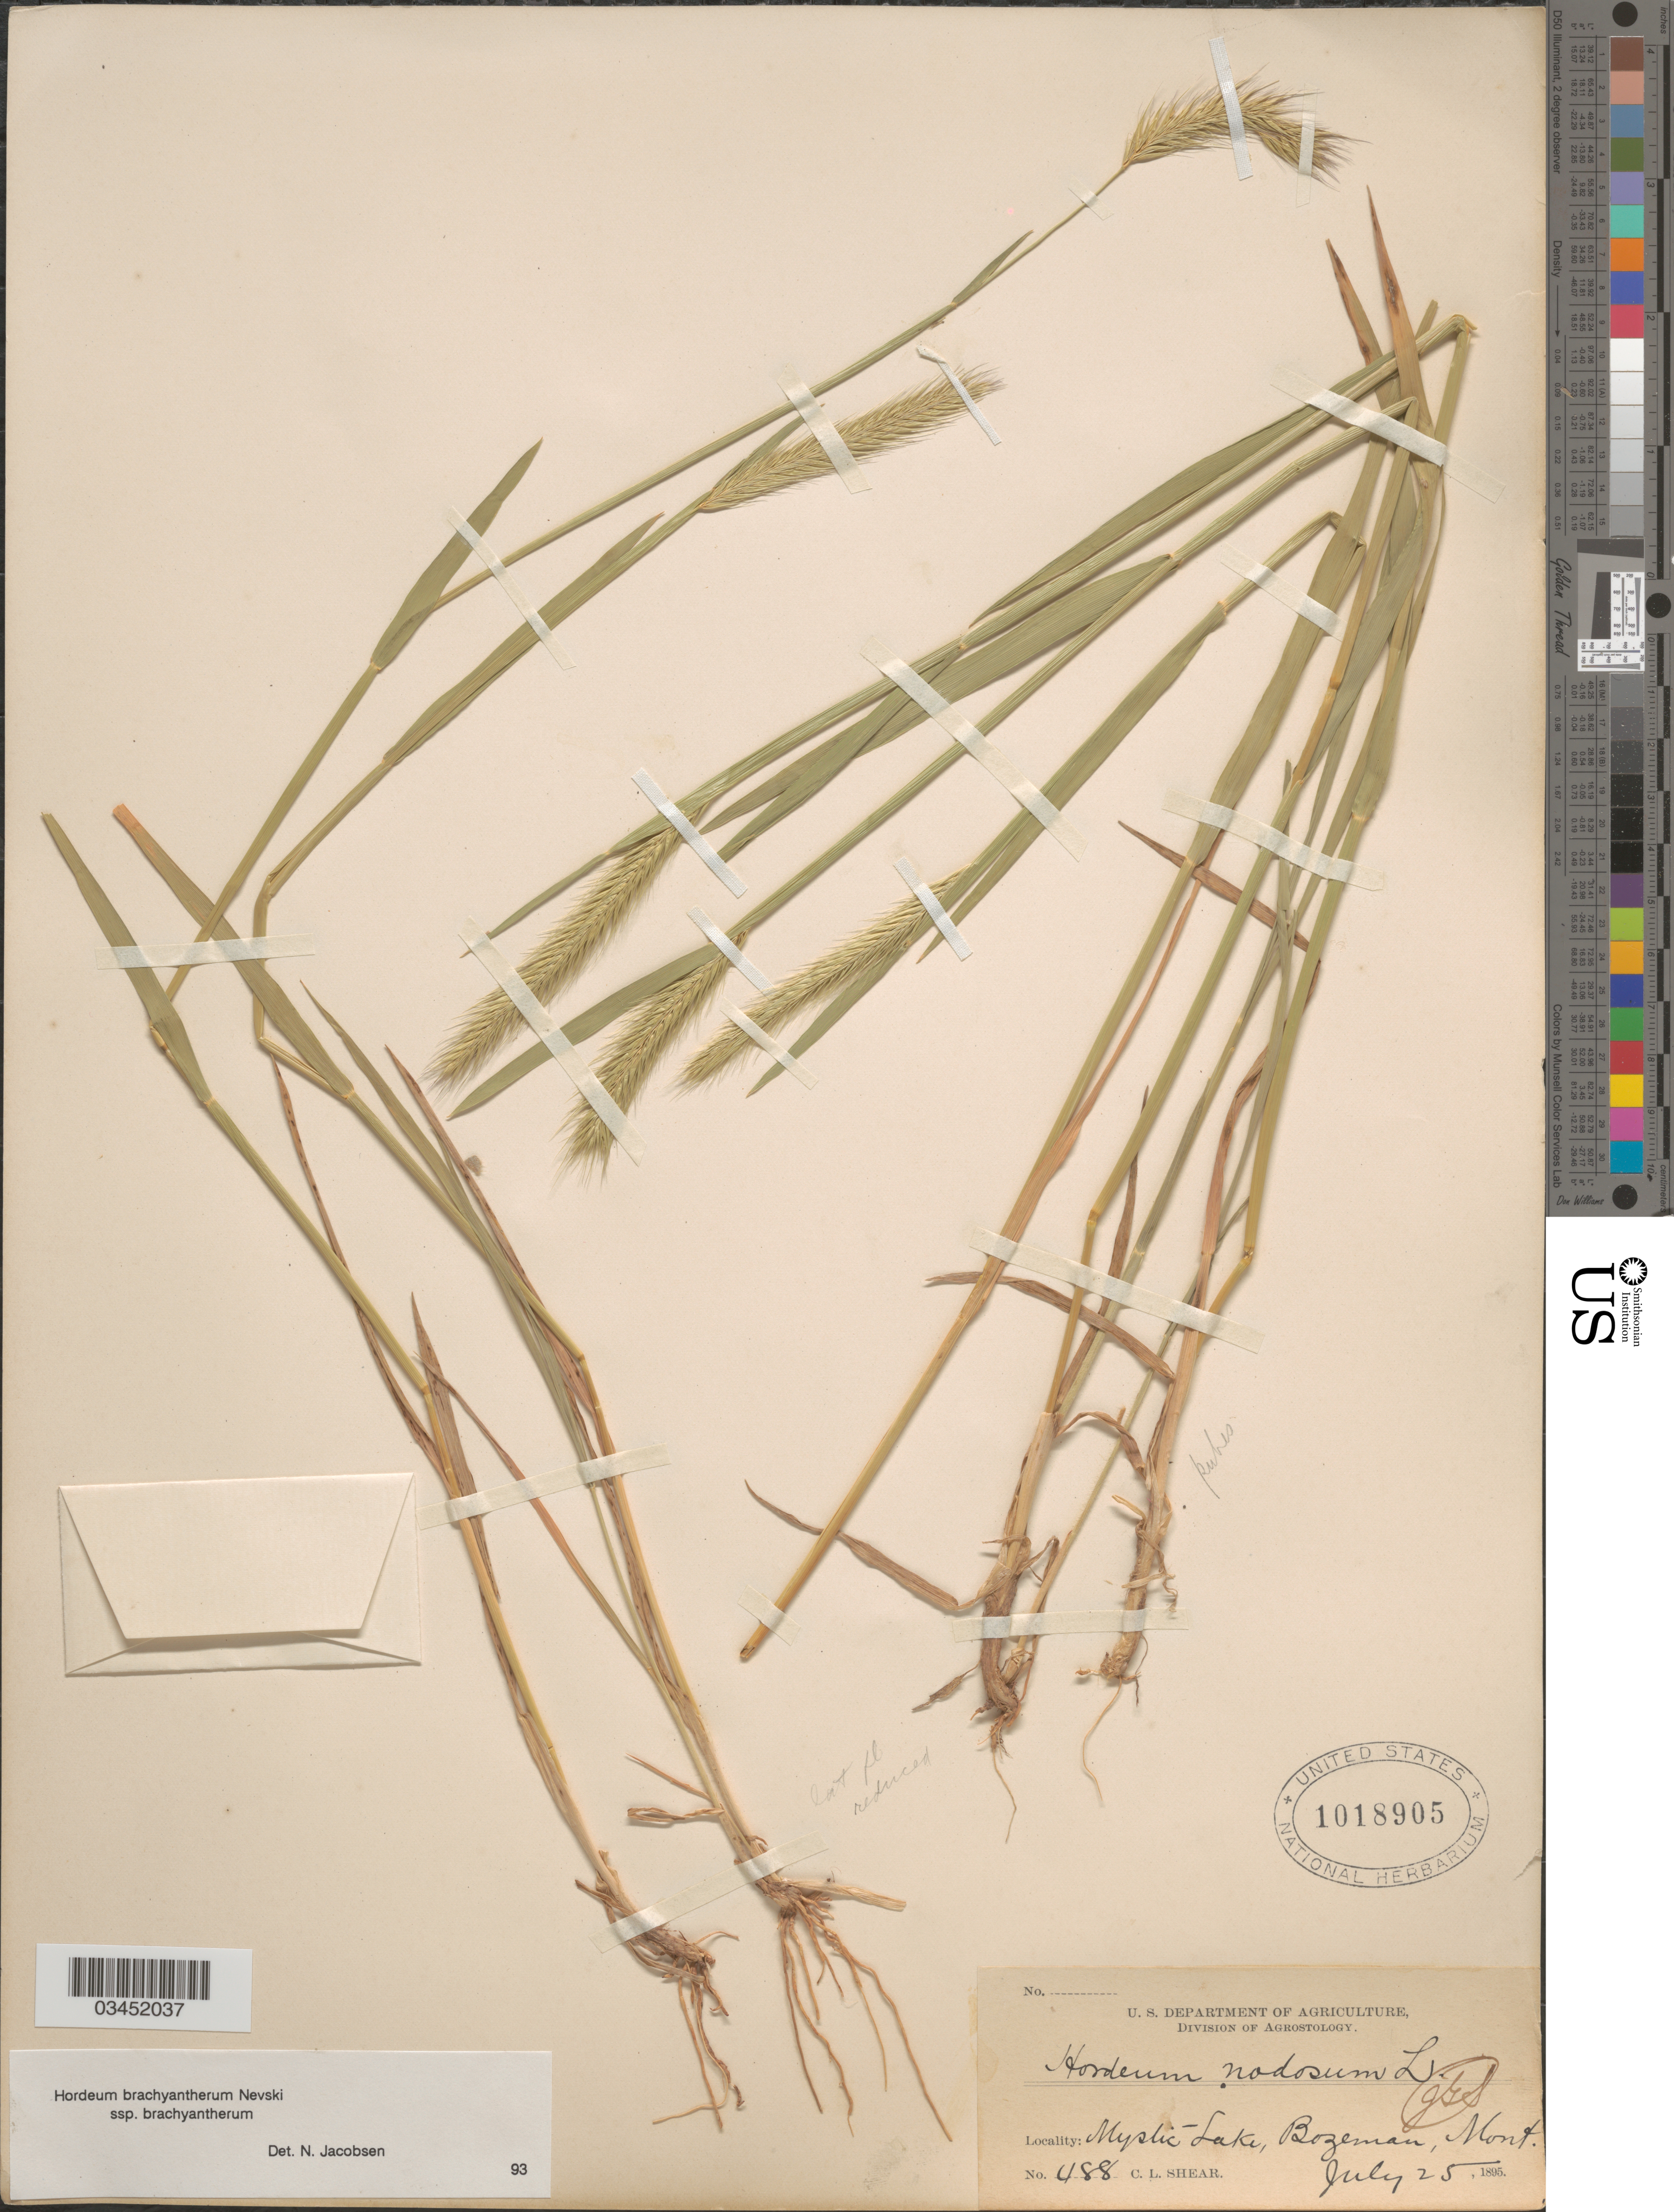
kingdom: Plantae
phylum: Tracheophyta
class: Liliopsida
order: Poales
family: Poaceae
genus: Hordeum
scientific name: Hordeum brachyantherum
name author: Nevski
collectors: C. L. Shear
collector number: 488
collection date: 1895-07-25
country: United States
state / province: Montana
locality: Mystic Lake, Bozeman.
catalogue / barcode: US 1018905